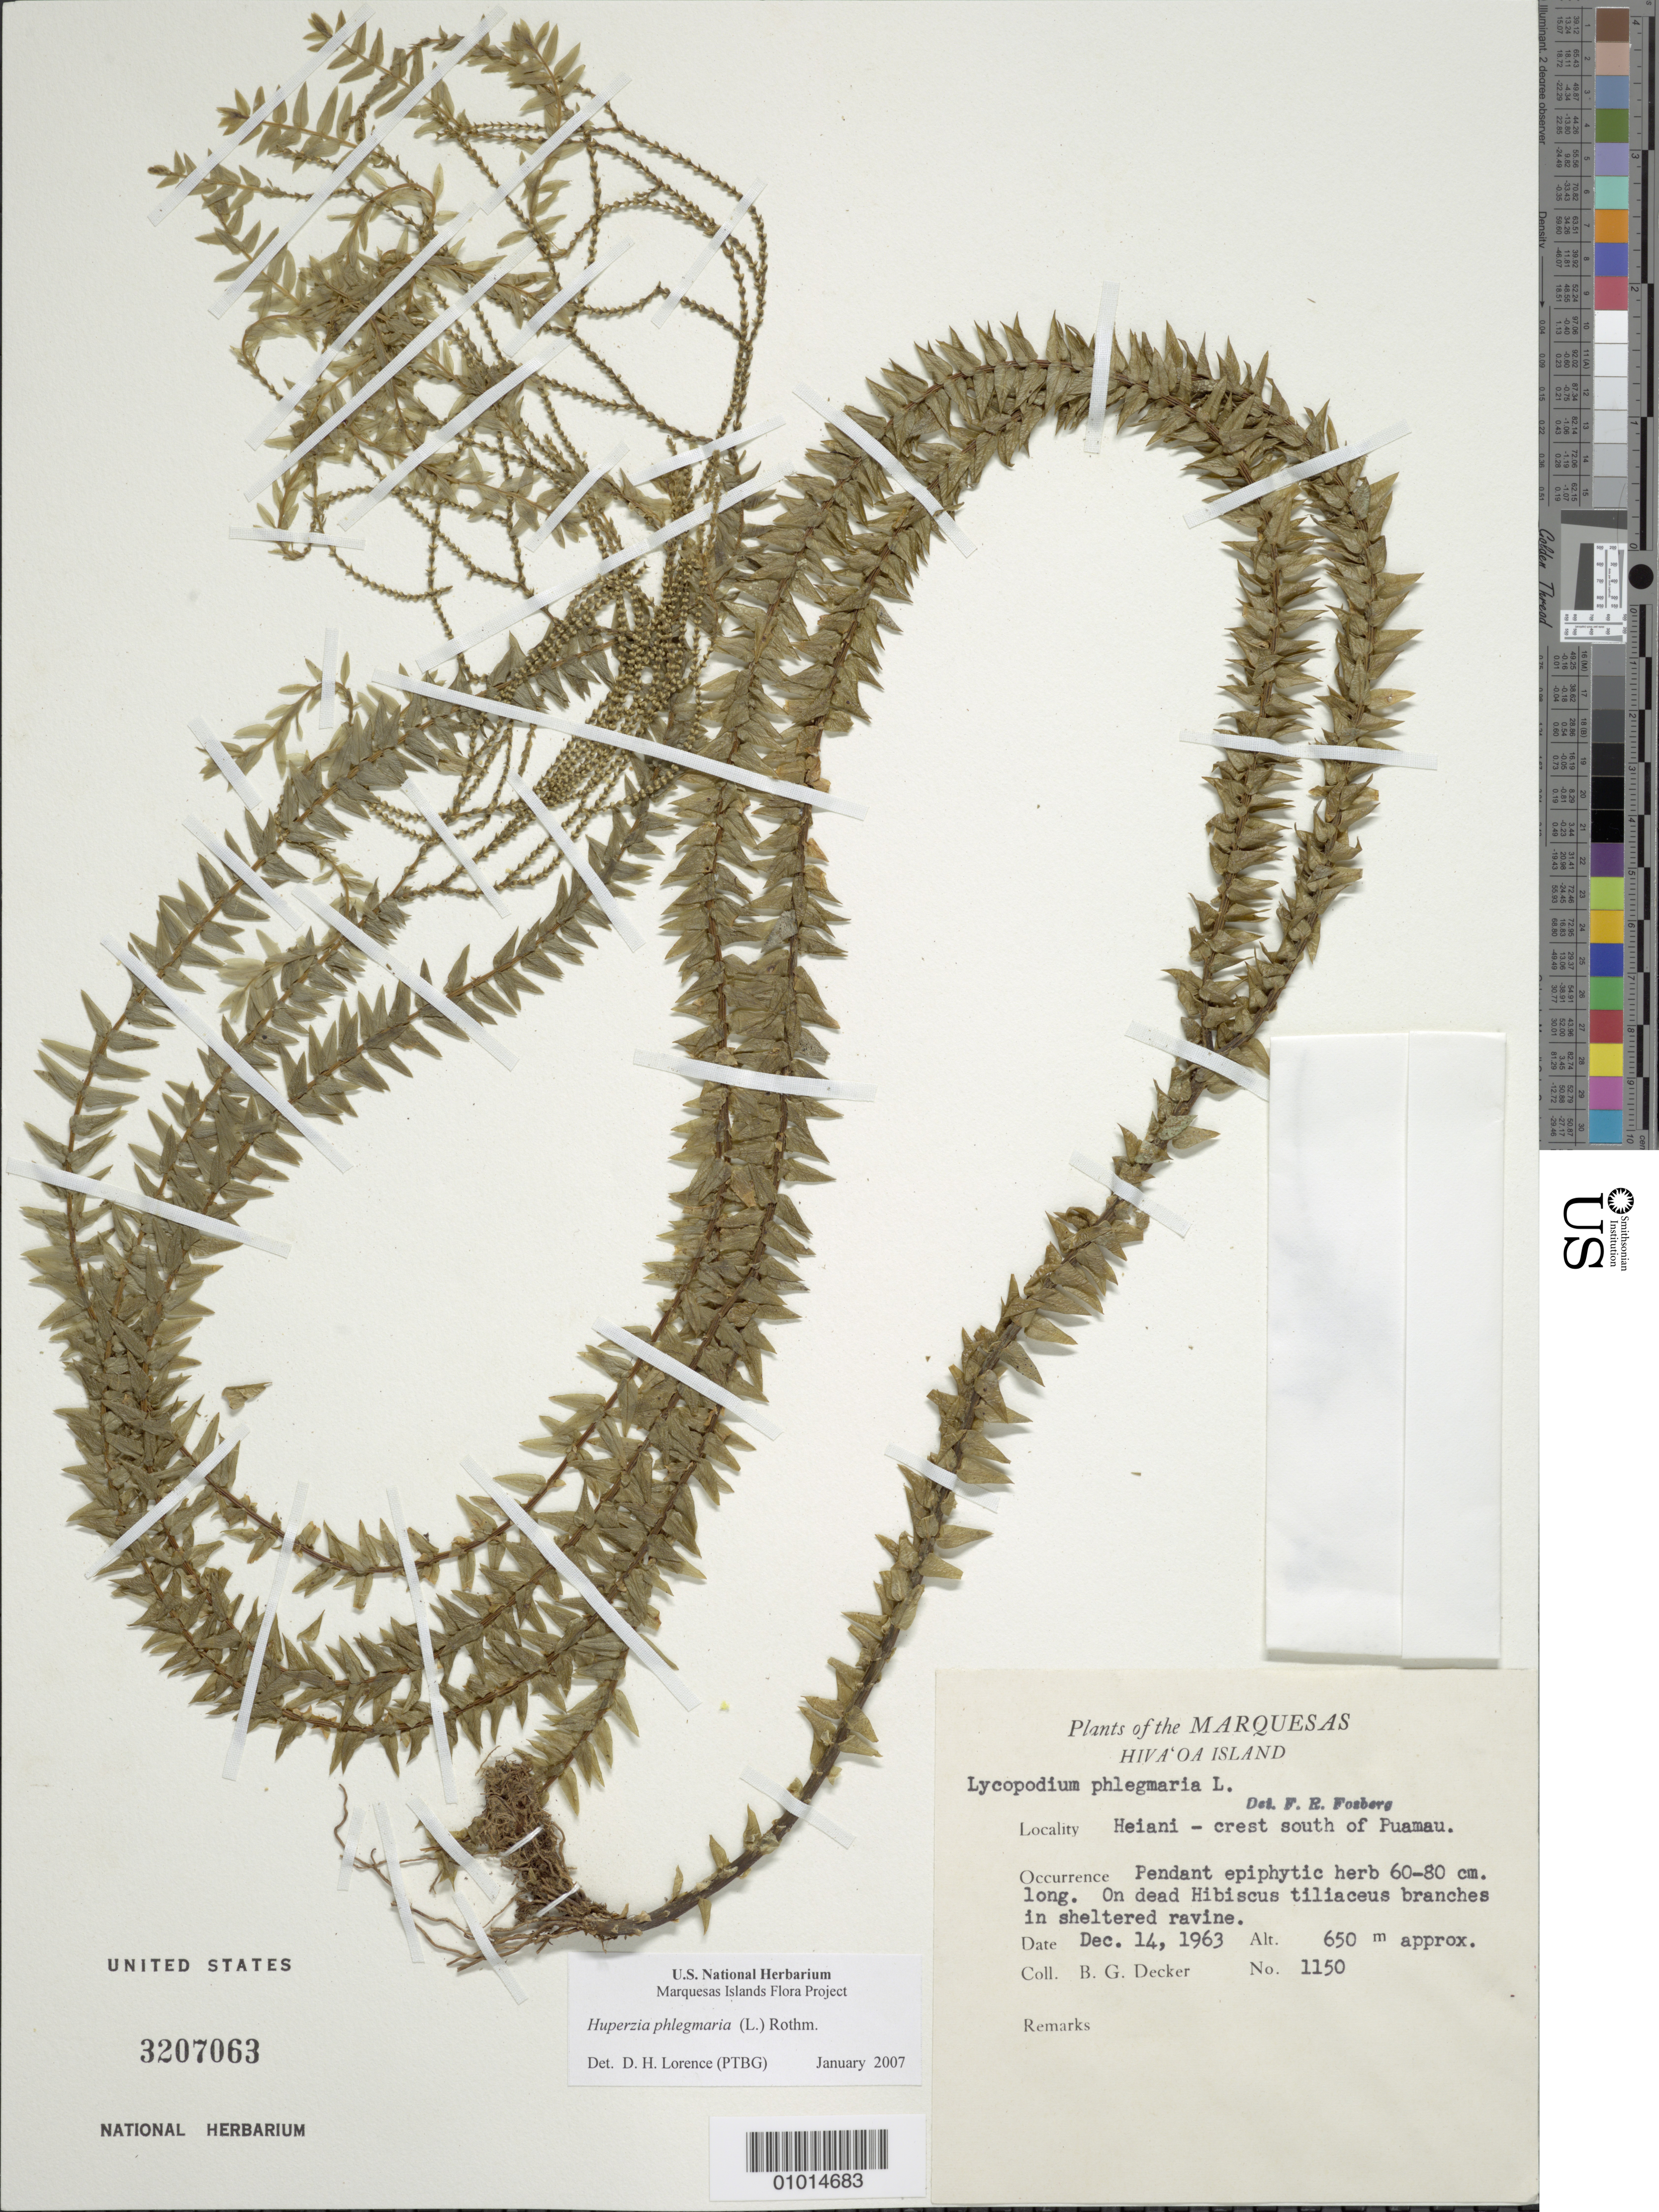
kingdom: Plantae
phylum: Tracheophyta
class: Lycopodiopsida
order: Lycopodiales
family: Lycopodiaceae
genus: Phlegmariurus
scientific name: Phlegmariurus australis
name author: (Willd.) A. R. Field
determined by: Wagner, W. L., (BOT), Smithsonian Institution - National Museum of Natural History (UNITED STATES)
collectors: B. G. Decker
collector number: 1150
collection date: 1963-12-14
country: French Polynesia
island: Hiva Oa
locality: Heiani, crest S of Puamau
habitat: On dead Hibiscus branches in sheltered ravine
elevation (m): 650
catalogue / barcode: US 3207063